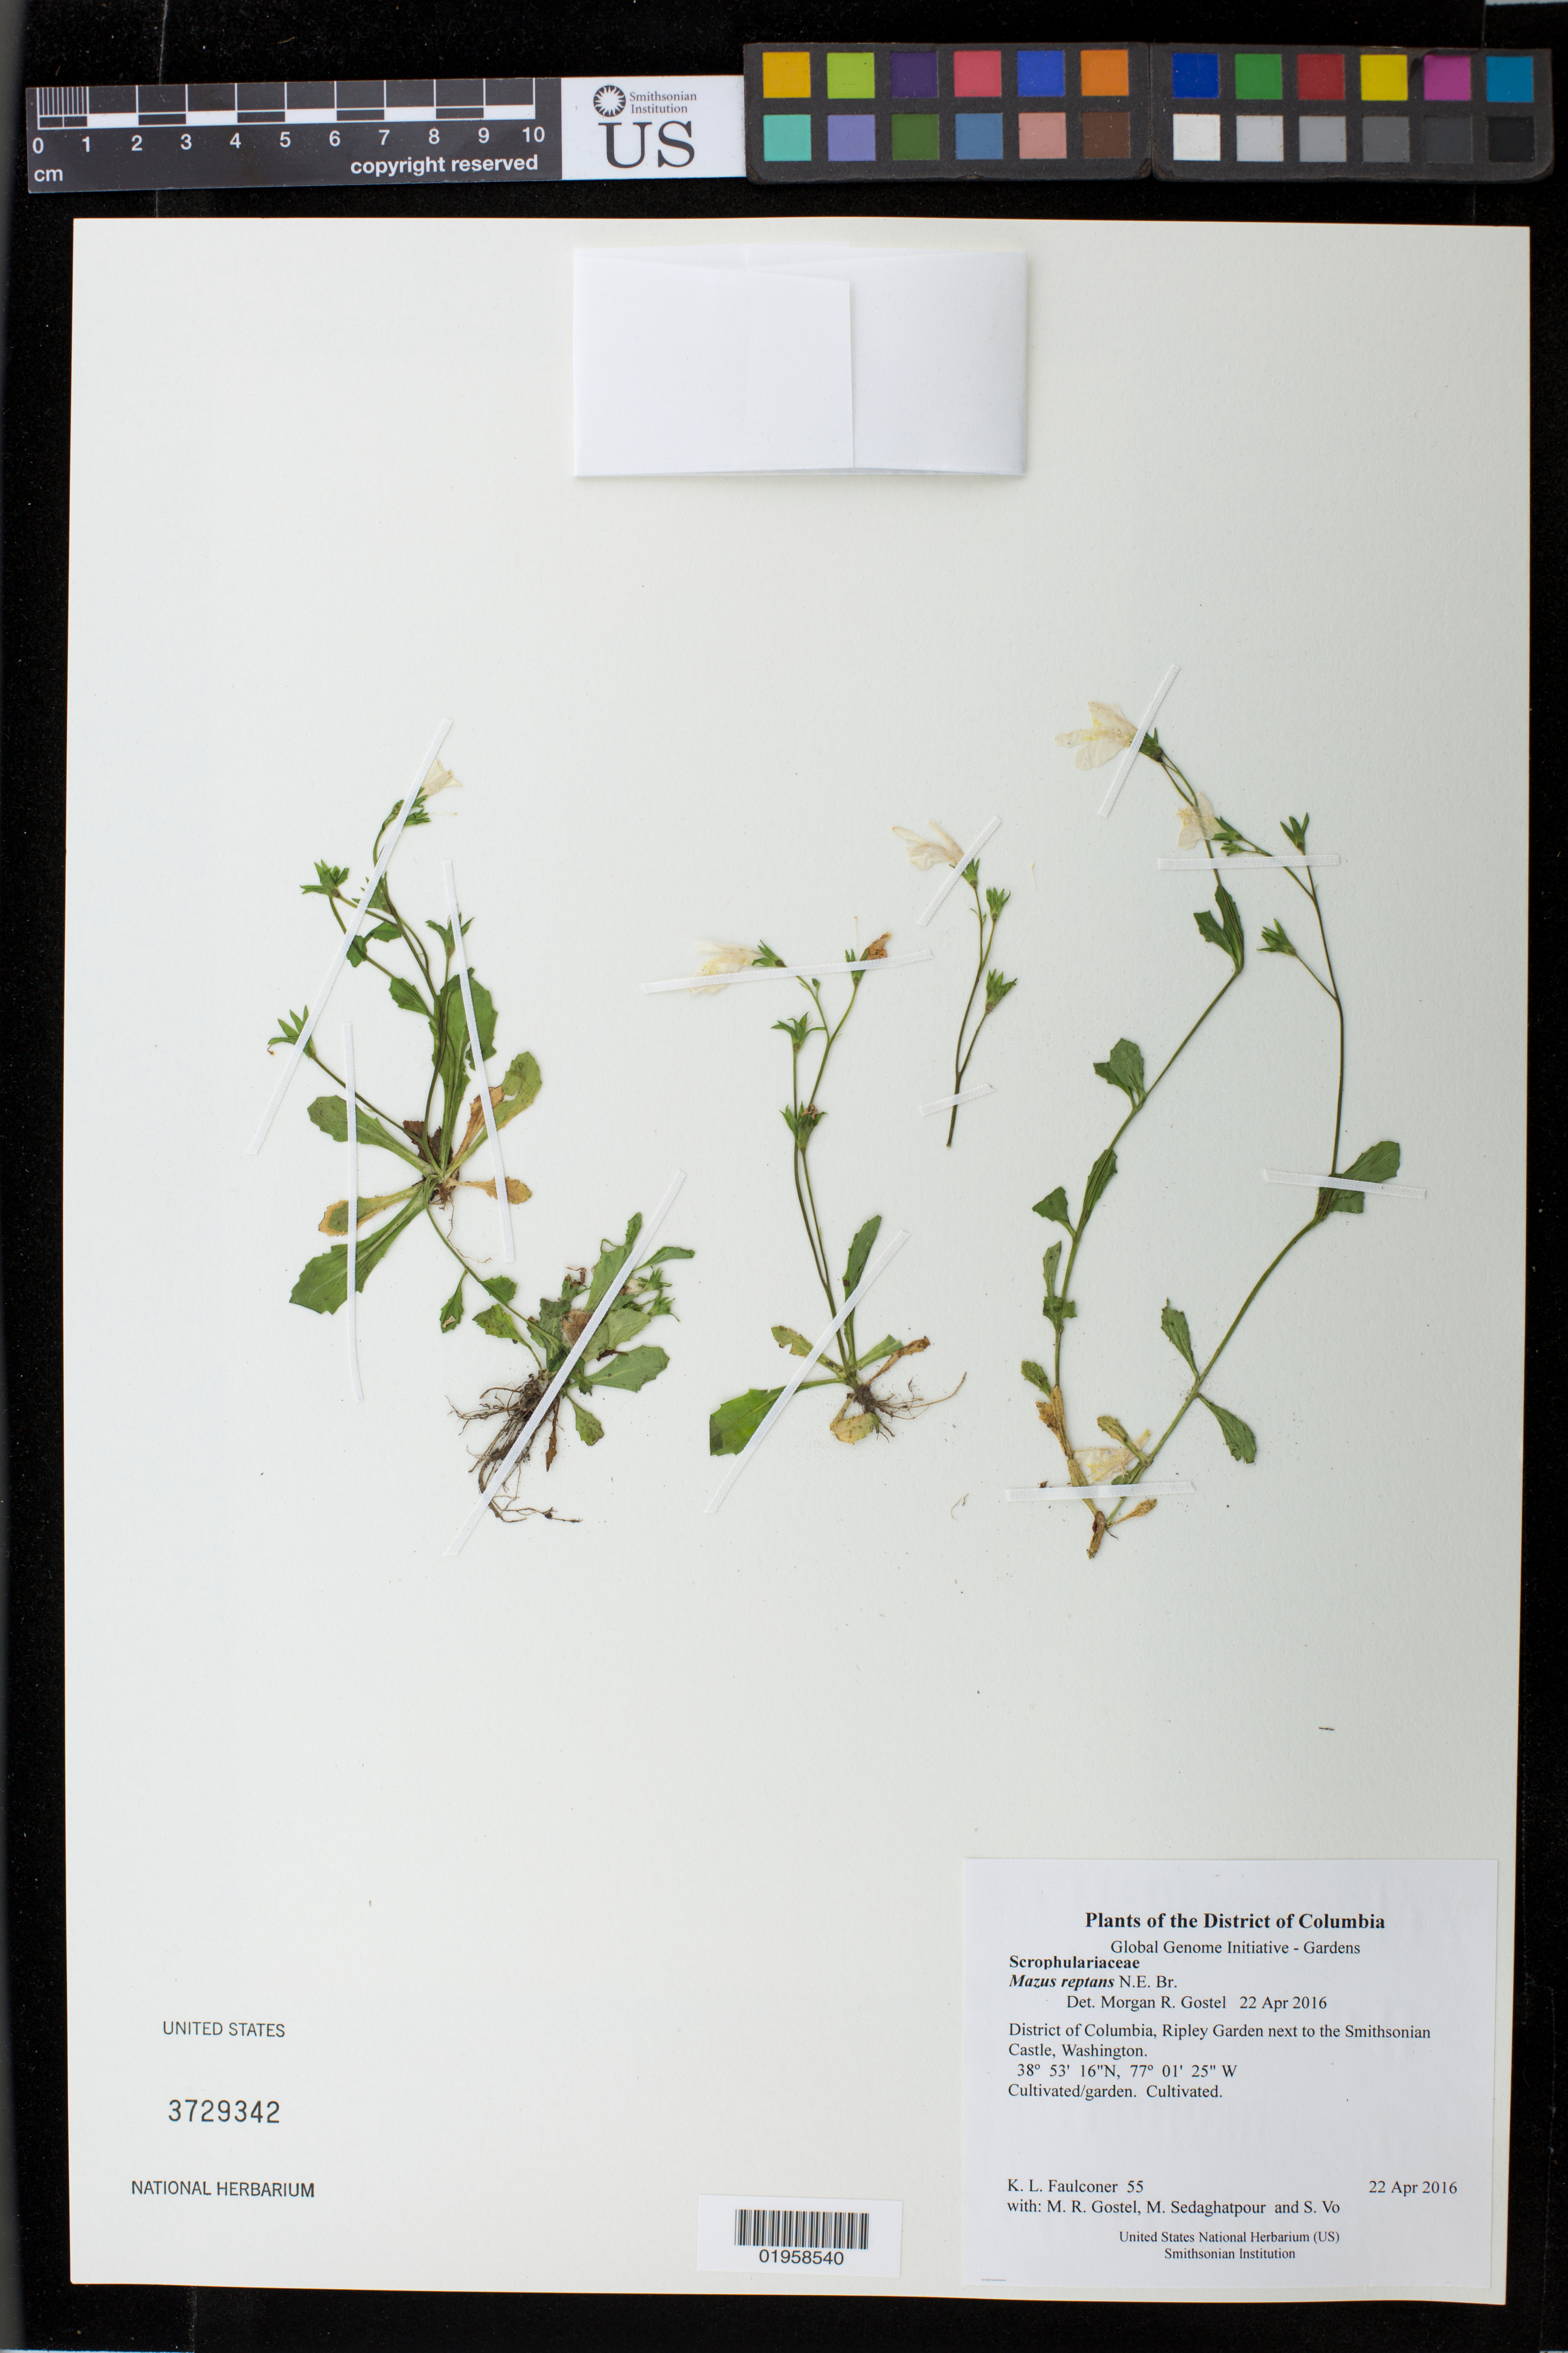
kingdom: Plantae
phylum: Tracheophyta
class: Magnoliopsida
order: Lamiales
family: Mazaceae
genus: Mazus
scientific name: Mazus reptans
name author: N.E. Br.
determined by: Gostel, Morgan R., (BRIT), Botanical Research Institute of Texas (UNITED STATES)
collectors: K. L. Faulconer, M. R. Gostel, M. Sedaghatpour & S. Vo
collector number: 55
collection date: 2016-04-22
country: United States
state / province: District of Columbia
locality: Ripley Garden next to the Smithsonian Castle, Washington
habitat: Cultivated/garden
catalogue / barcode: US 3729342